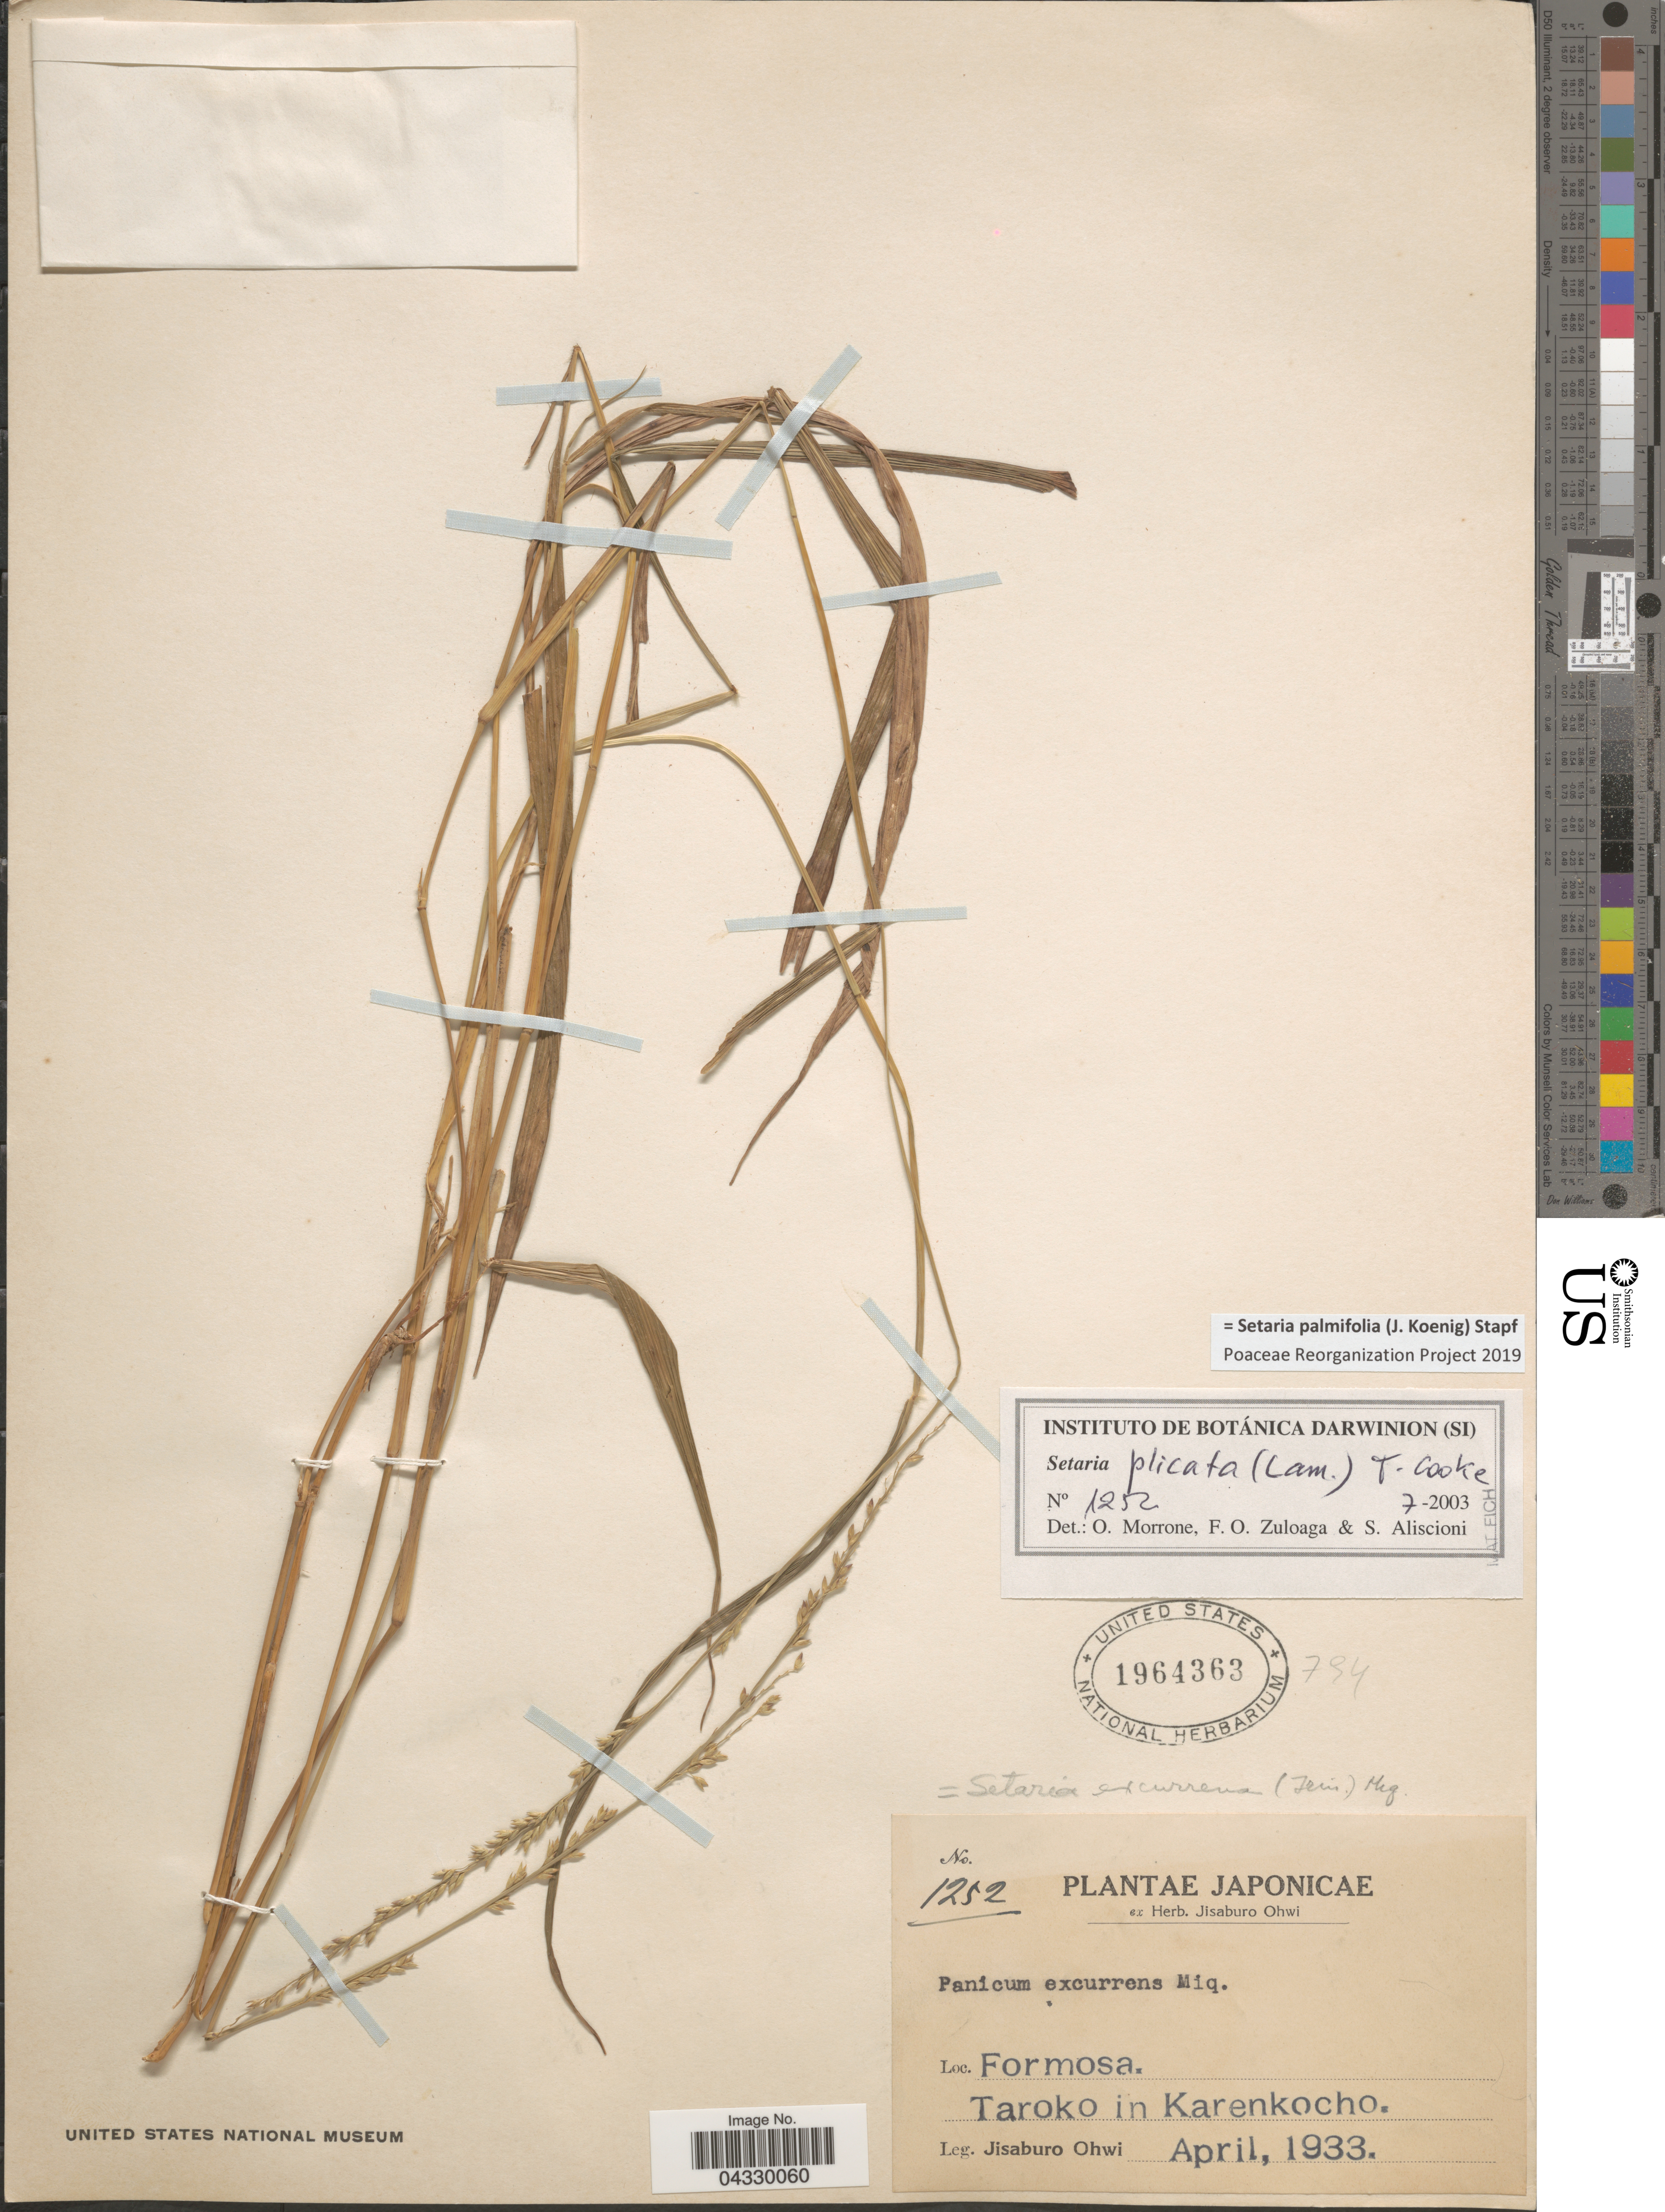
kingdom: Plantae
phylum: Tracheophyta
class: Liliopsida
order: Poales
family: Poaceae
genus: Setaria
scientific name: Setaria palmifolia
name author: (J. Koenig) Stapf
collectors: J. Ohwi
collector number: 1252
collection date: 1933-04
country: Taiwan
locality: Formosa. Taroko in Karenkocho.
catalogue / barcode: US 1964363